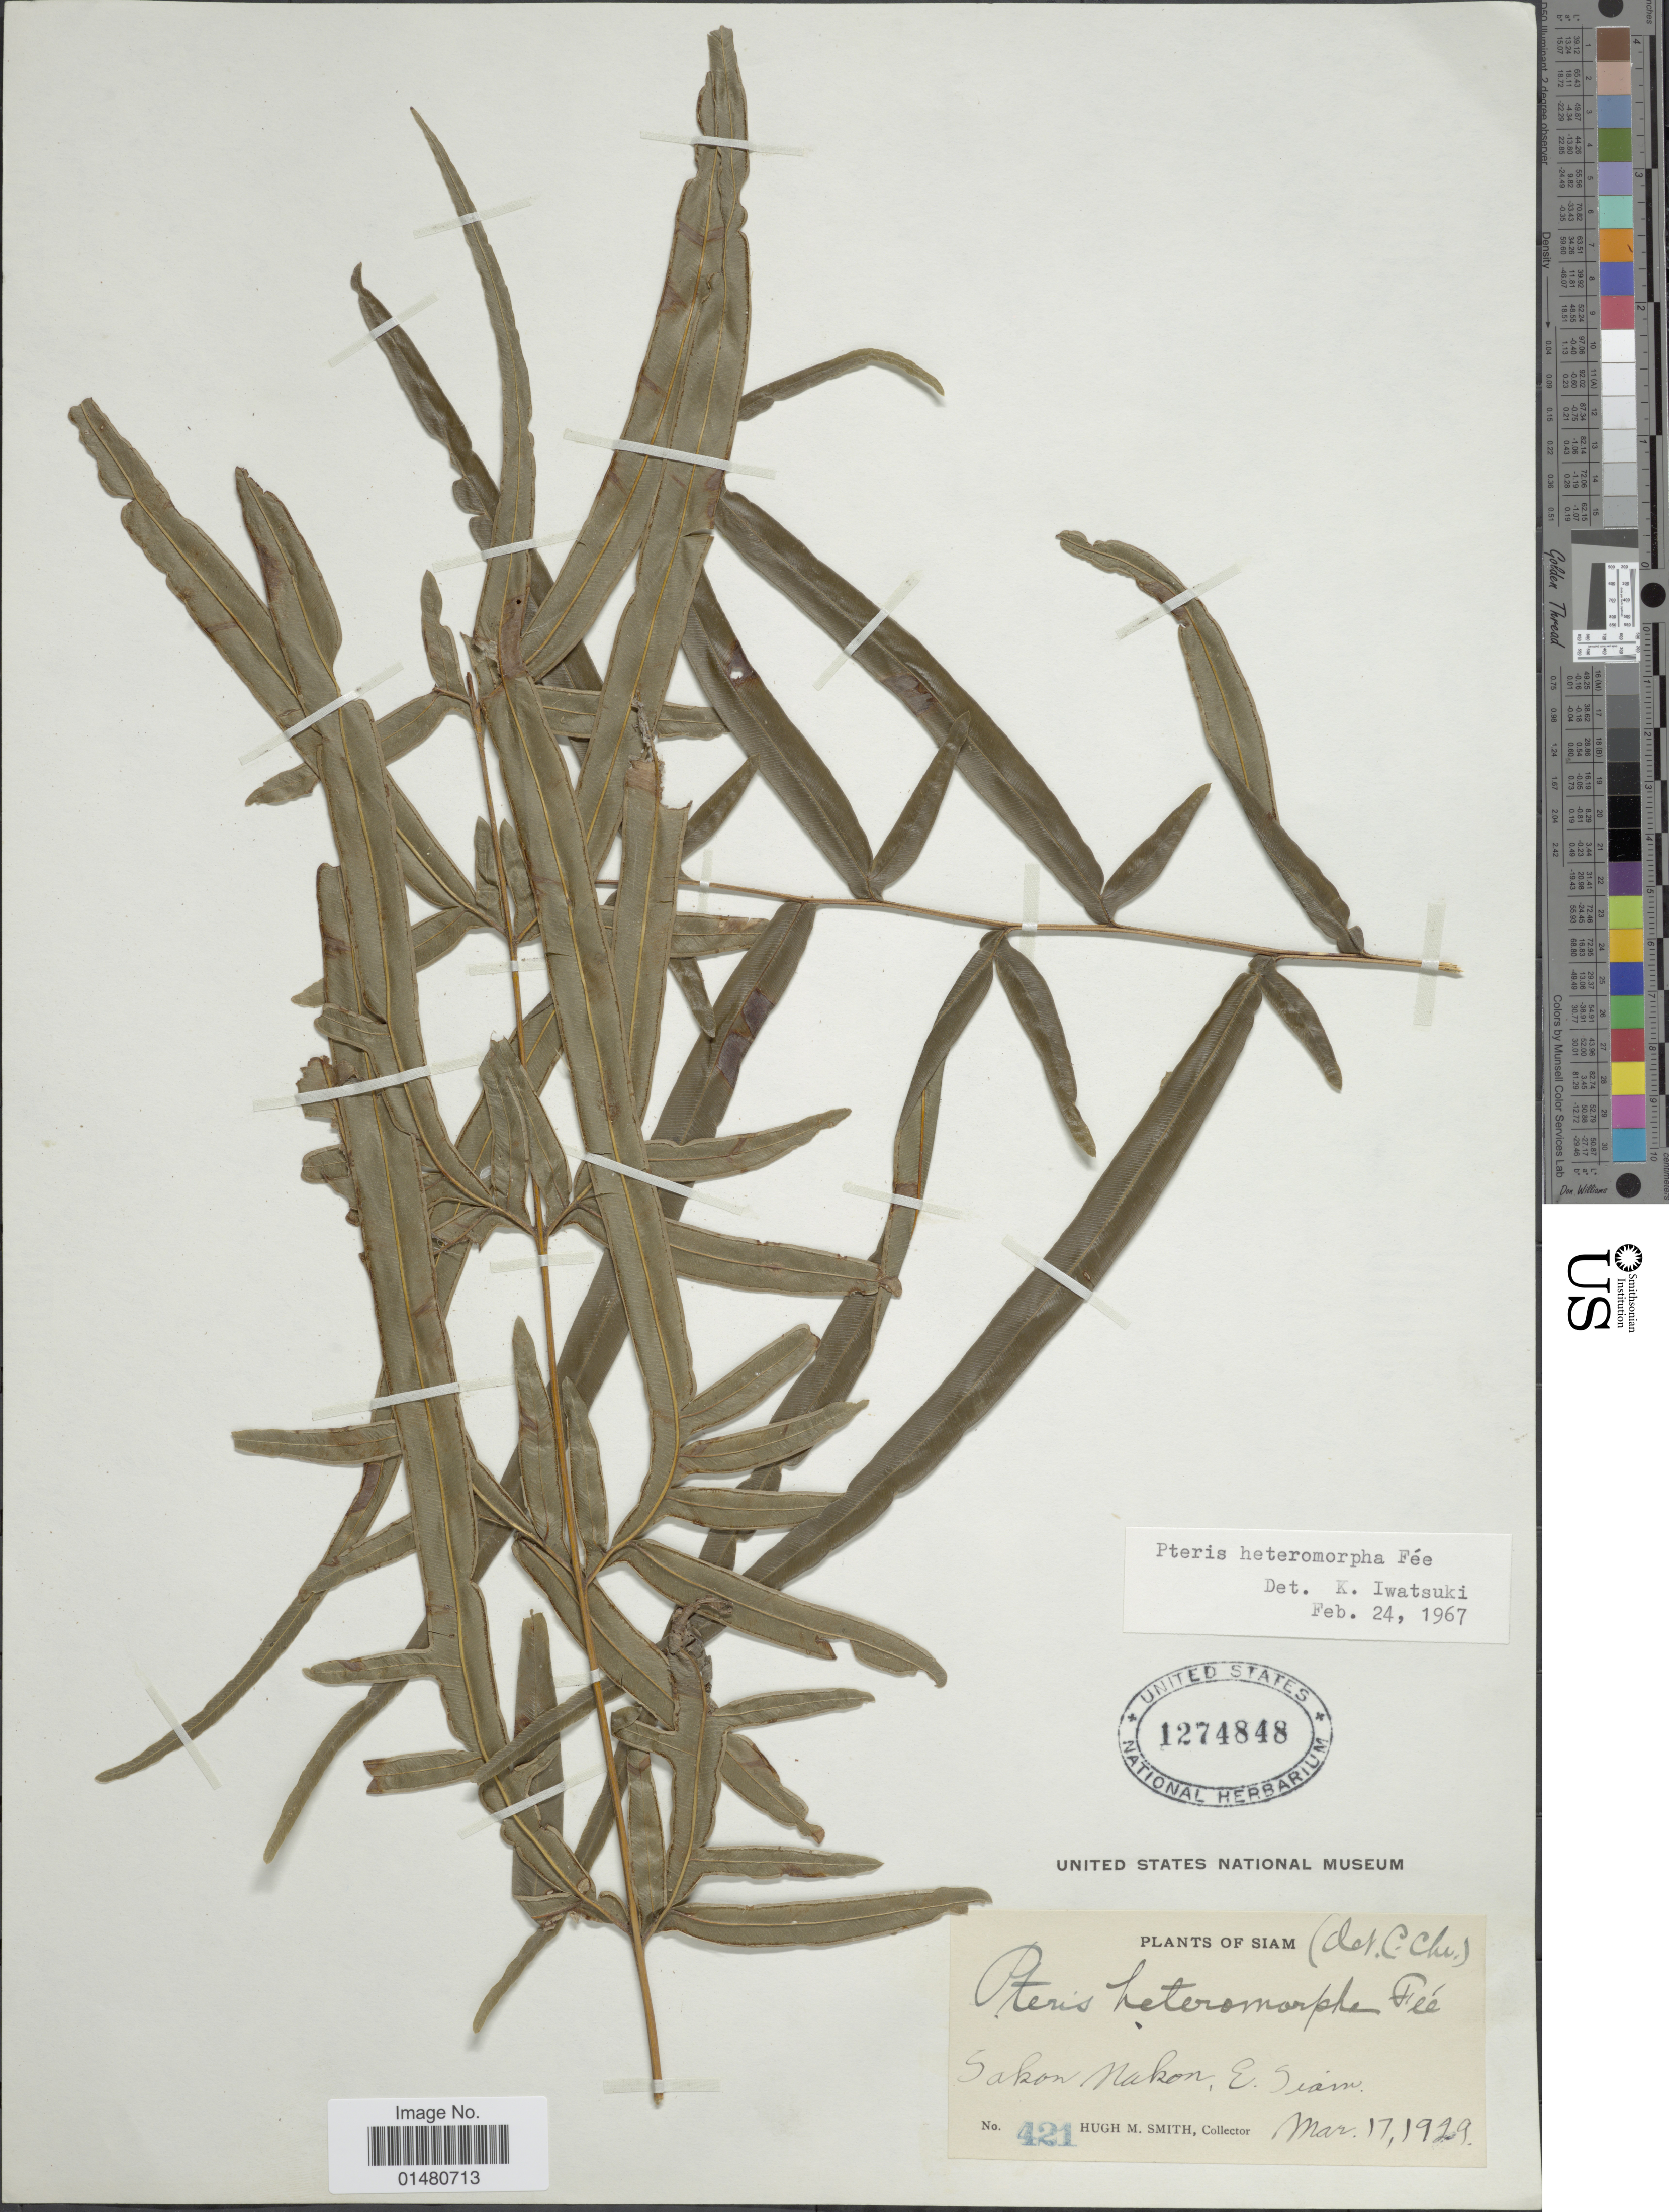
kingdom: Plantae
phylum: Tracheophyta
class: Polypodiopsida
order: Polypodiales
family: Pteridaceae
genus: Pteris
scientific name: Pteris heteromorpha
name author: Fée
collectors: H. M. Smith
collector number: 421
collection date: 1929-03-17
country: Thailand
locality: Siam, Sakon Nakon, E. Siam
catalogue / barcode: US 1274848